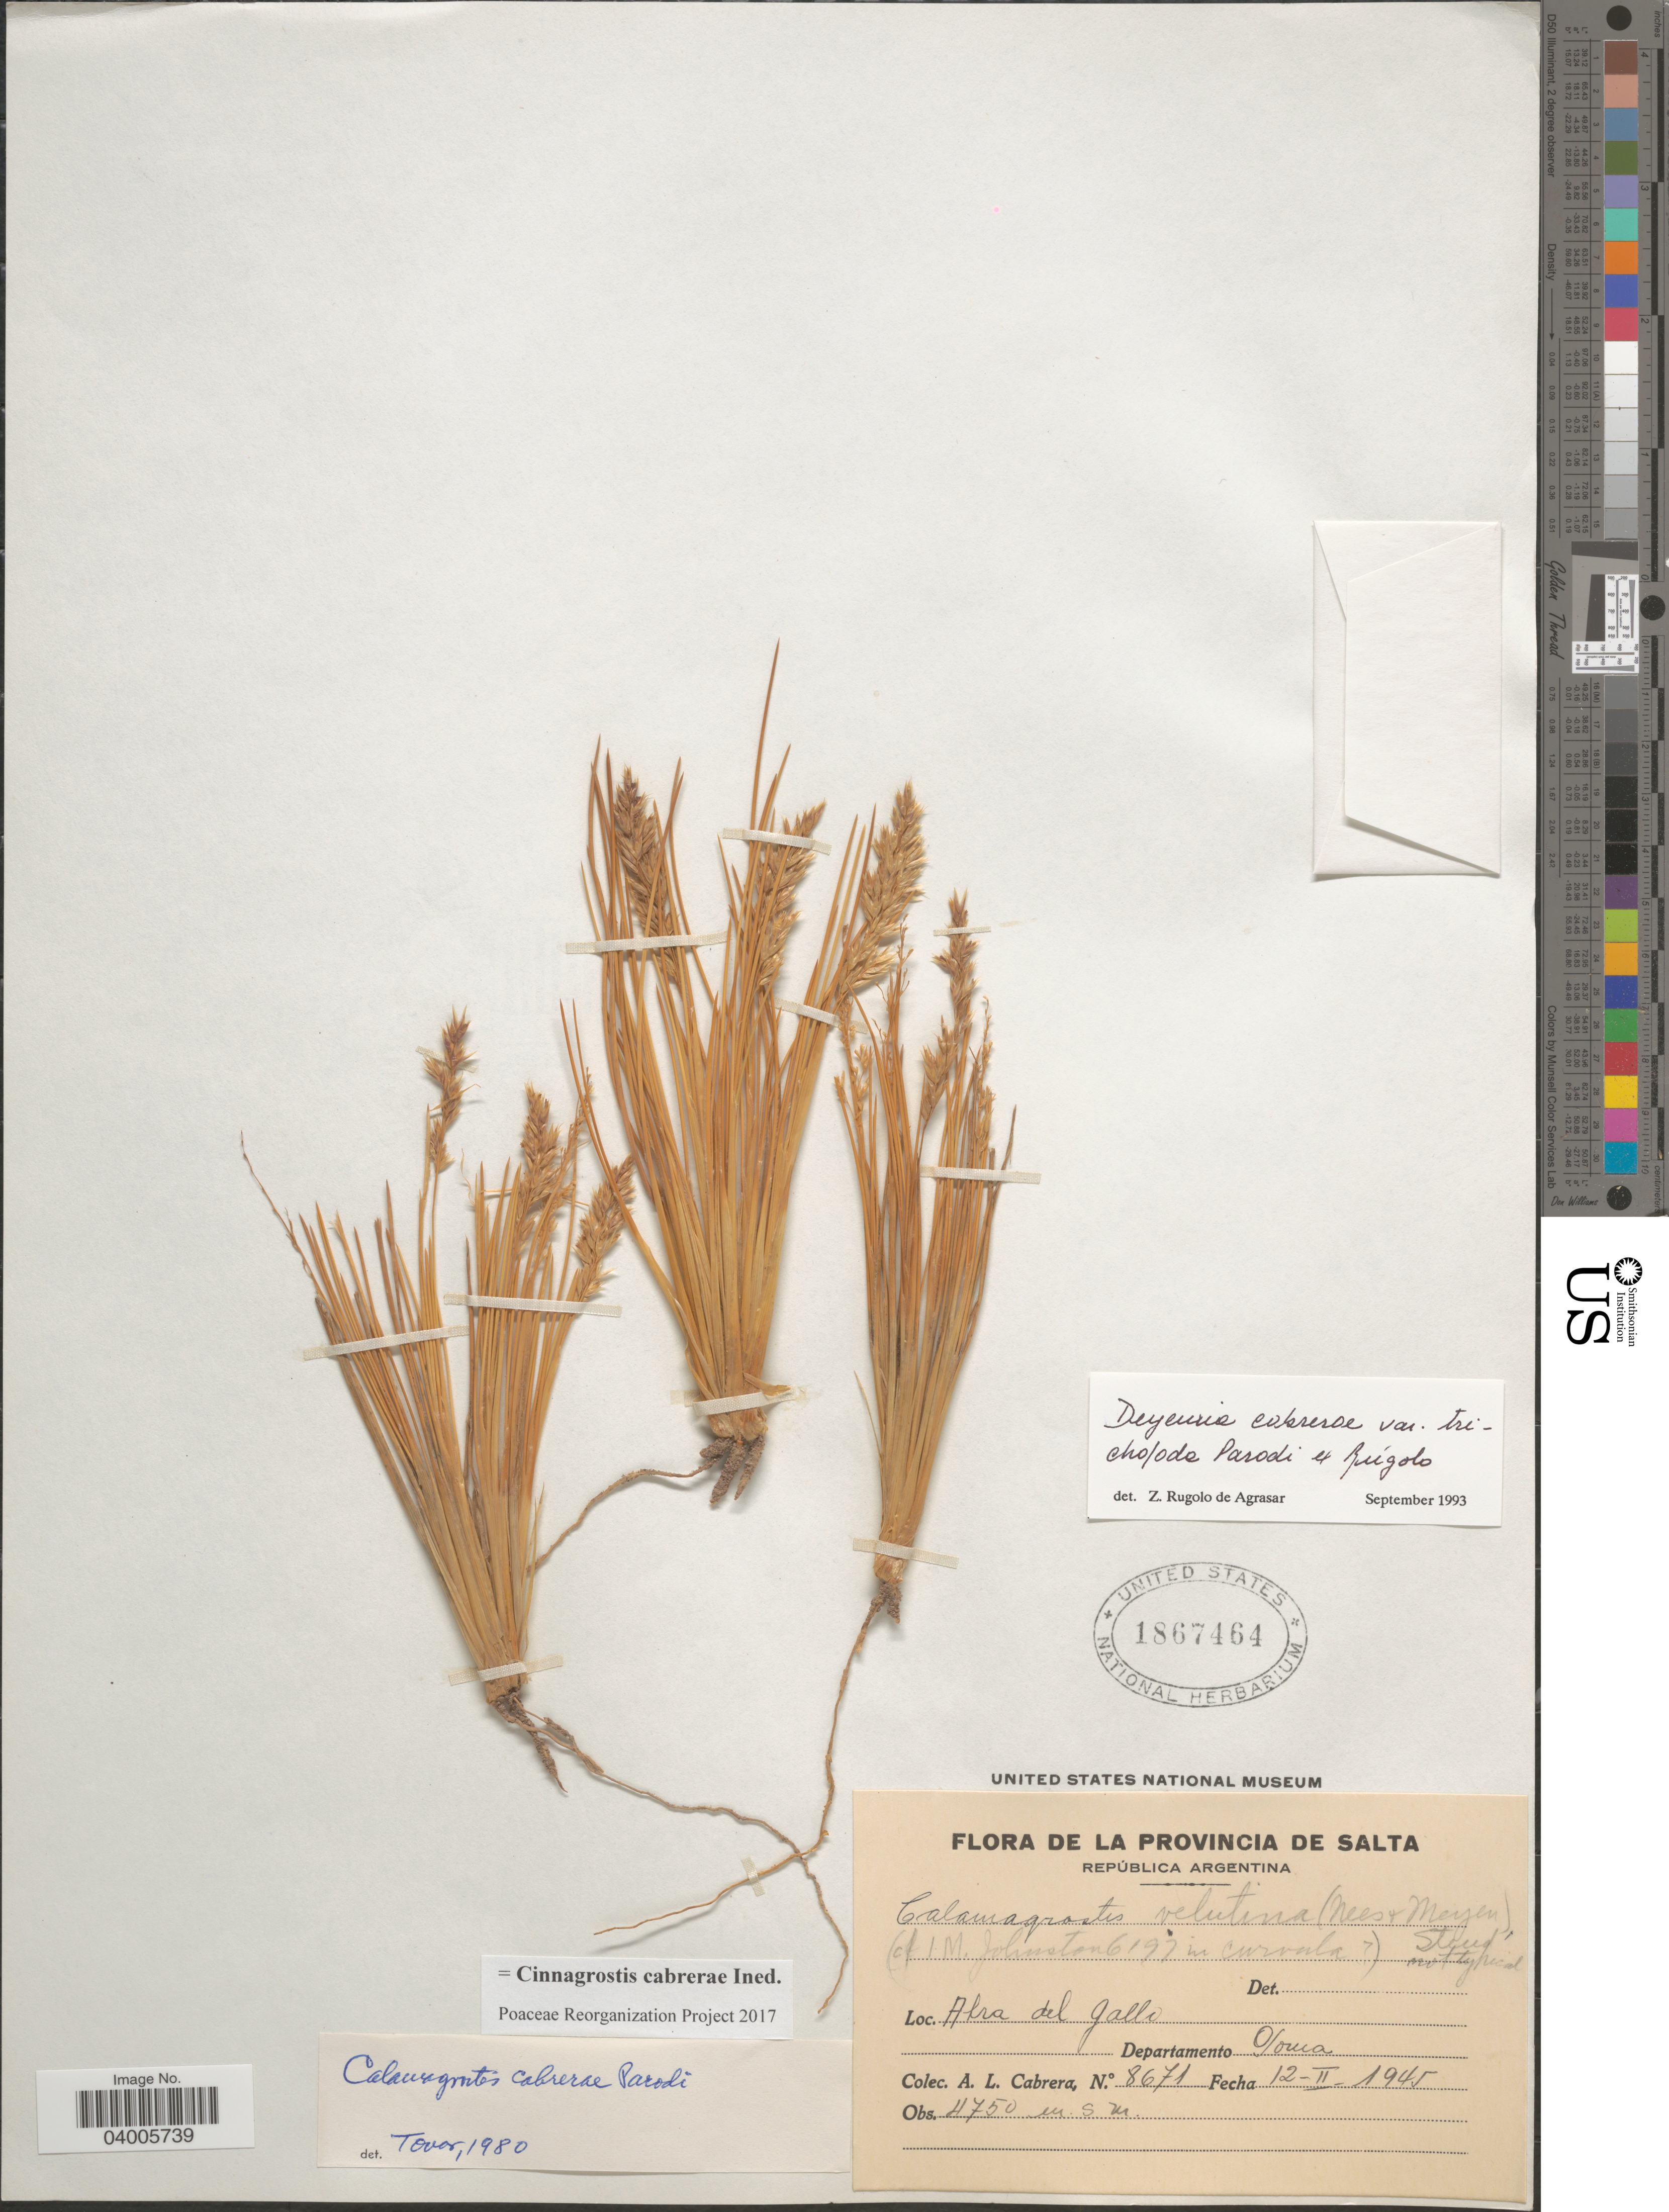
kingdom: Plantae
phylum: Tracheophyta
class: Liliopsida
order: Poales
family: Poaceae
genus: Cinnagrostis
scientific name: Cinnagrostis cabrerae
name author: (Parodi) P.M. Peterson et al.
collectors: A. L. Cabrera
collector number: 8671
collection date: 1945-02-12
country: Argentina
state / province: Salta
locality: Abra del Galle. Departamento Poma.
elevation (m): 4750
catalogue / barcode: US 1867464